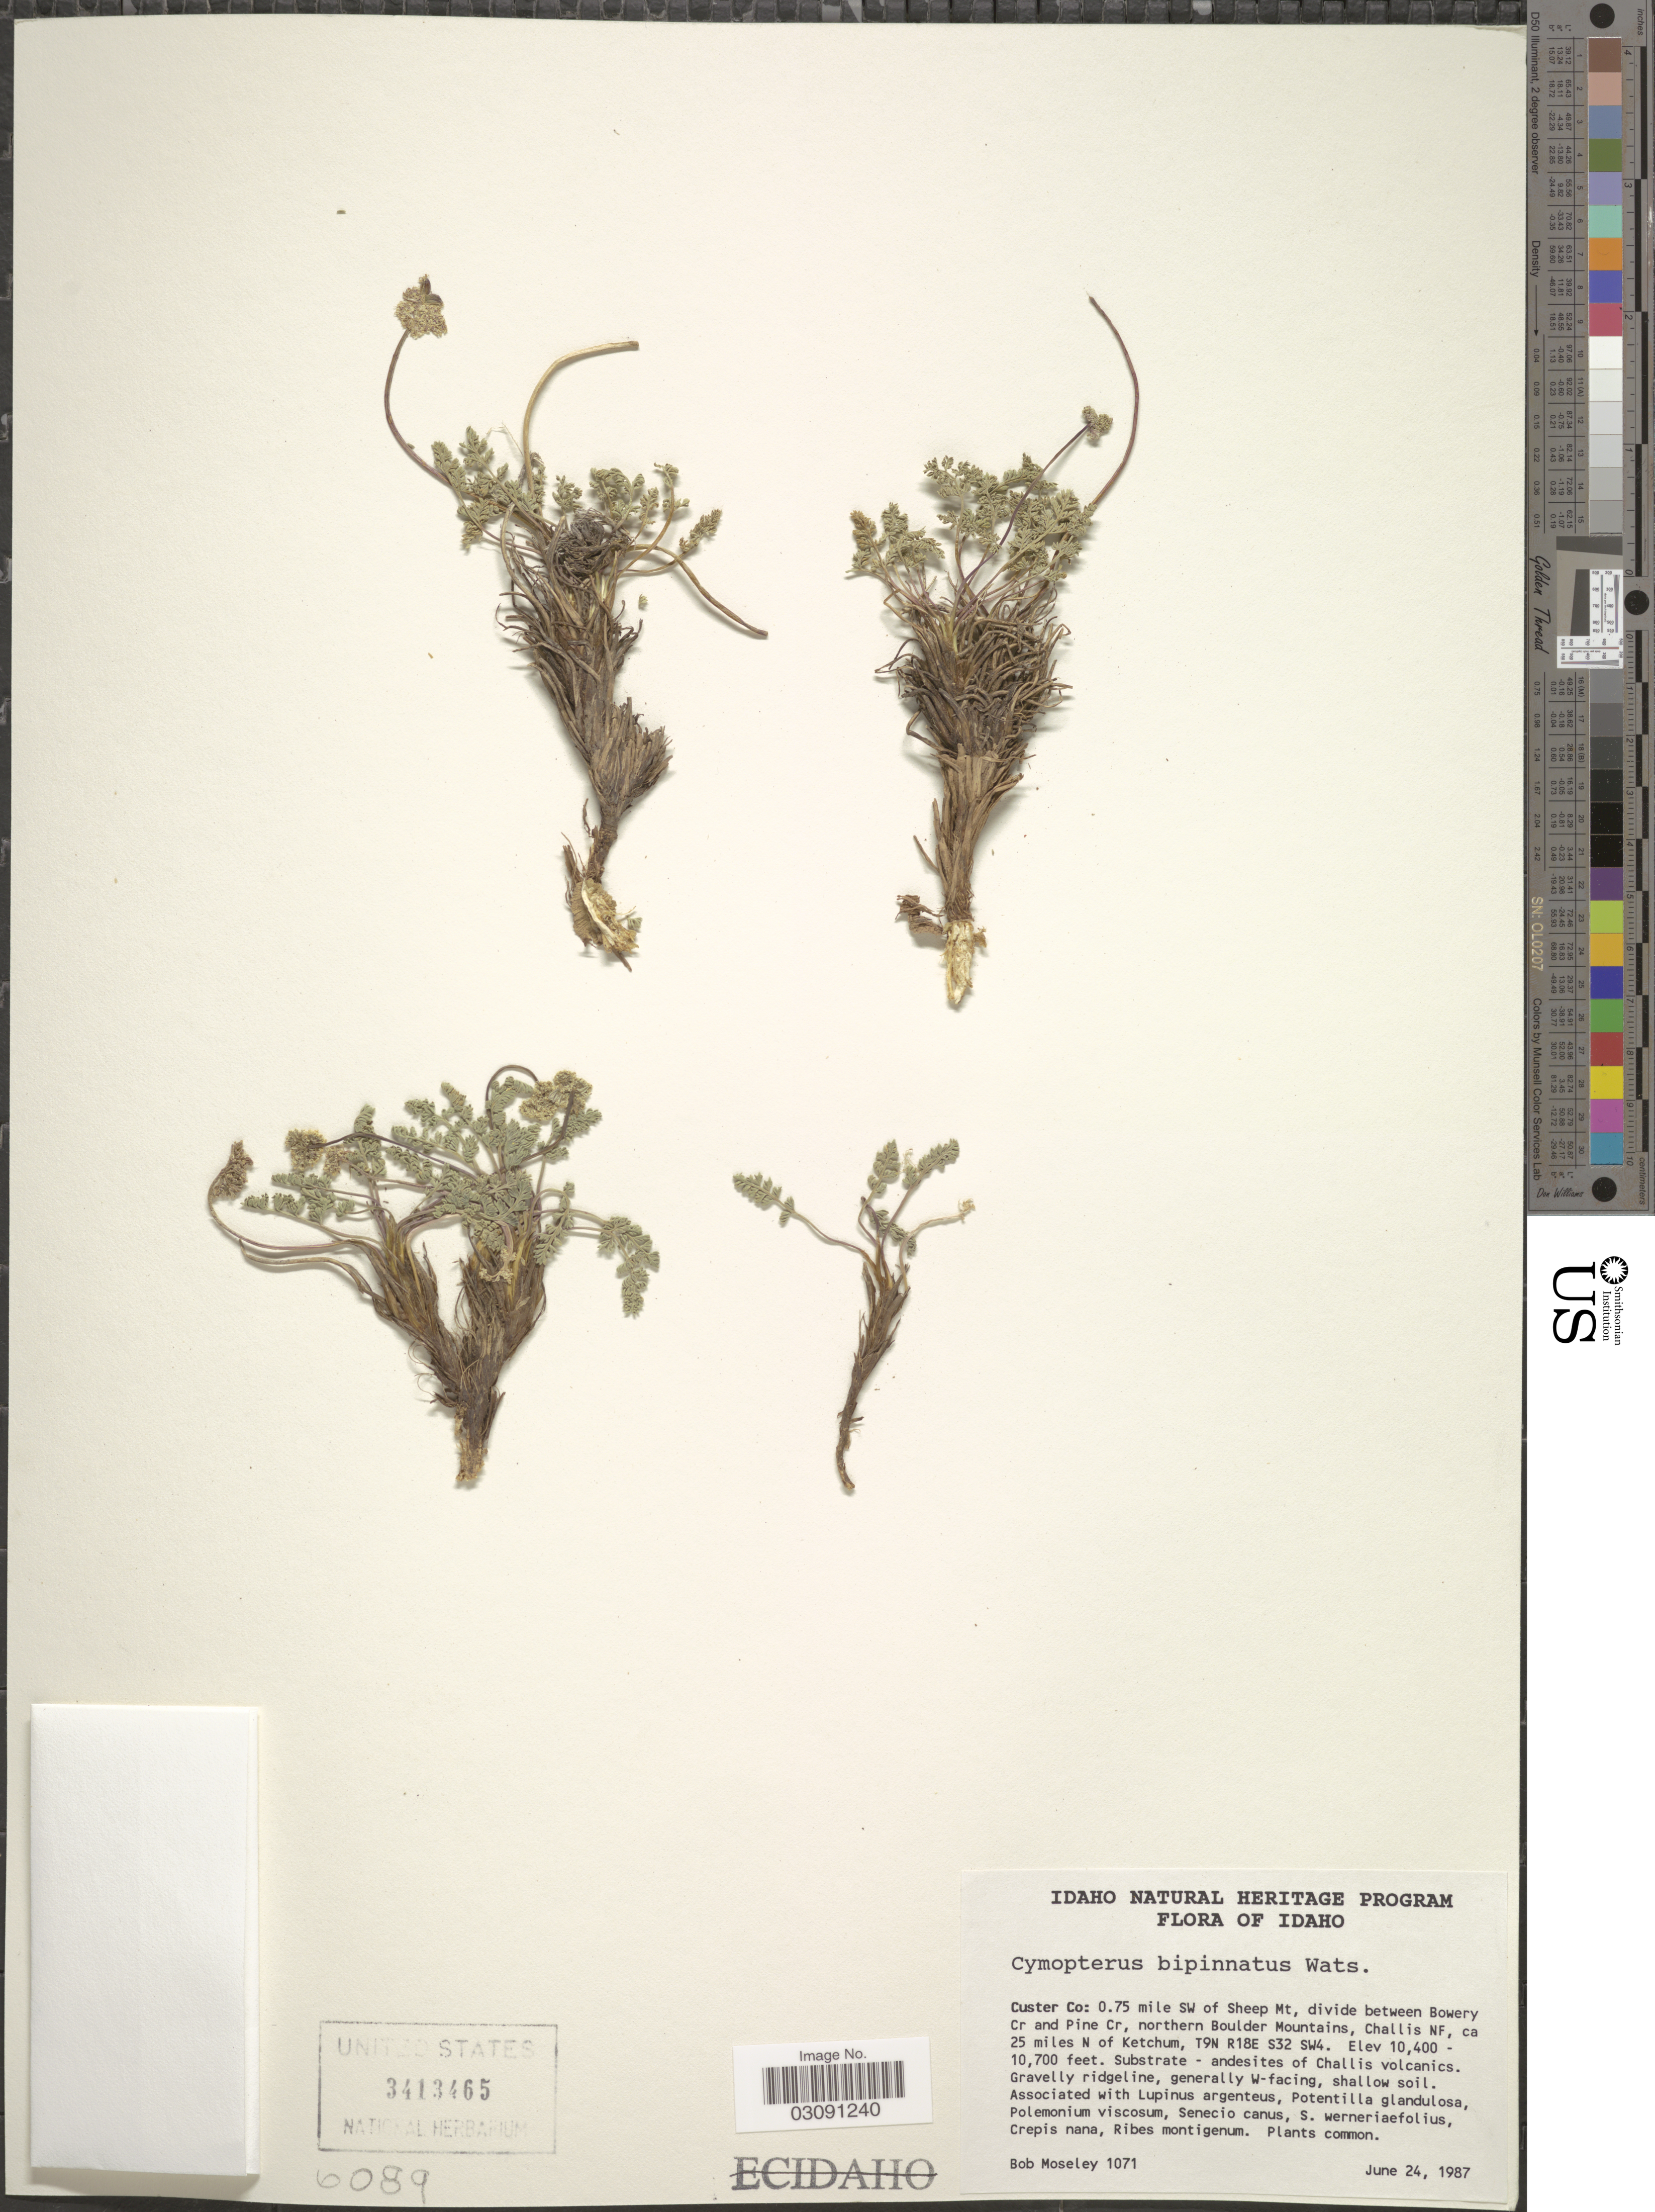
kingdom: Plantae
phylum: Tracheophyta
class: Magnoliopsida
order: Apiales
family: Apiaceae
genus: Cymopterus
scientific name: Cymopterus bipinnatus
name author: S. Watson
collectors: B. Moseley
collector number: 1071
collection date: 1987-06-24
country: United States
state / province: Idaho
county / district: Custer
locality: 0.75 mile SW of Sheep Mt, divide between Bowery Cr and Pine Cr, northern Boulder Mountains, Challis NF, ca 25 miles N of Ketchum, T9N R18E S32 SW4.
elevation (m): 3170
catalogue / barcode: US 3413465